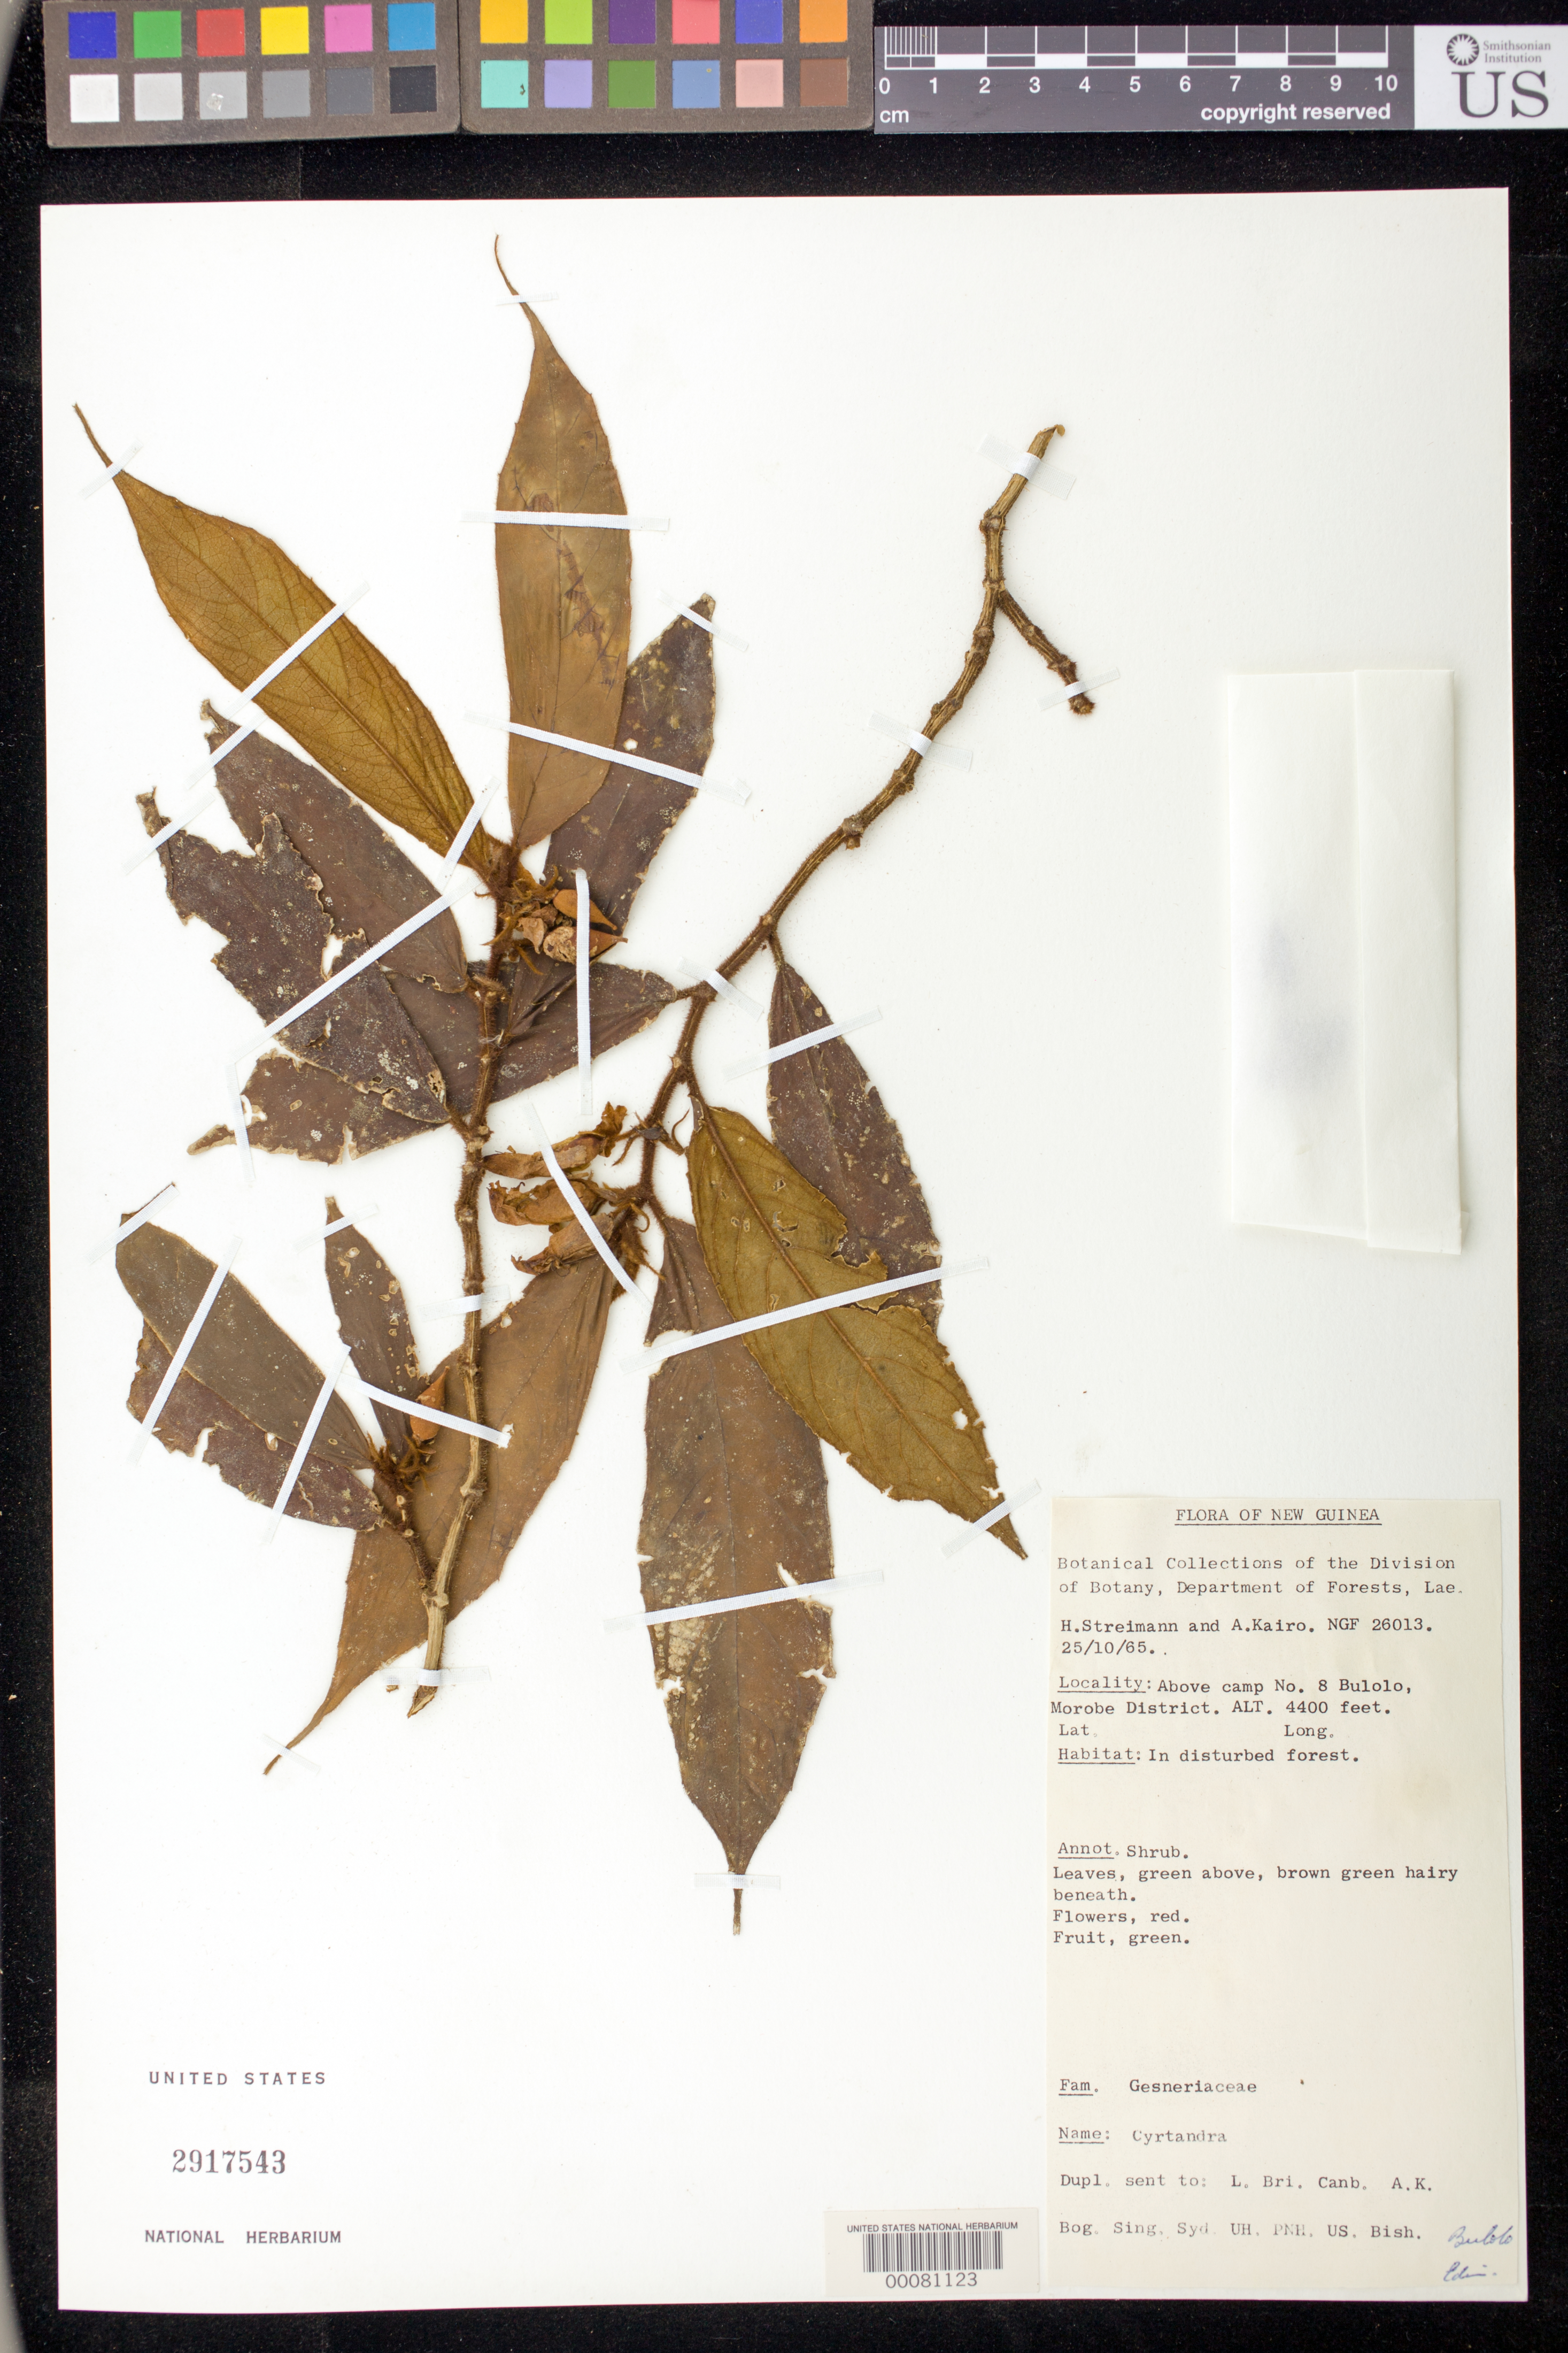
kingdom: Plantae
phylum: Tracheophyta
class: Magnoliopsida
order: Lamiales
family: Gesneriaceae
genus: Cyrtandra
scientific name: Cyrtandra sp.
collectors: H. Streimann & A. Kairo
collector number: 26013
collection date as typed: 25 Oct 1965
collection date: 1965-10-25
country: Papua New Guinea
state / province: Morobe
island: New Guinea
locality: Above camp no 8 bulolo, morobe district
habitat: In disturbed forest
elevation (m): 1341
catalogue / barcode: US 2917543